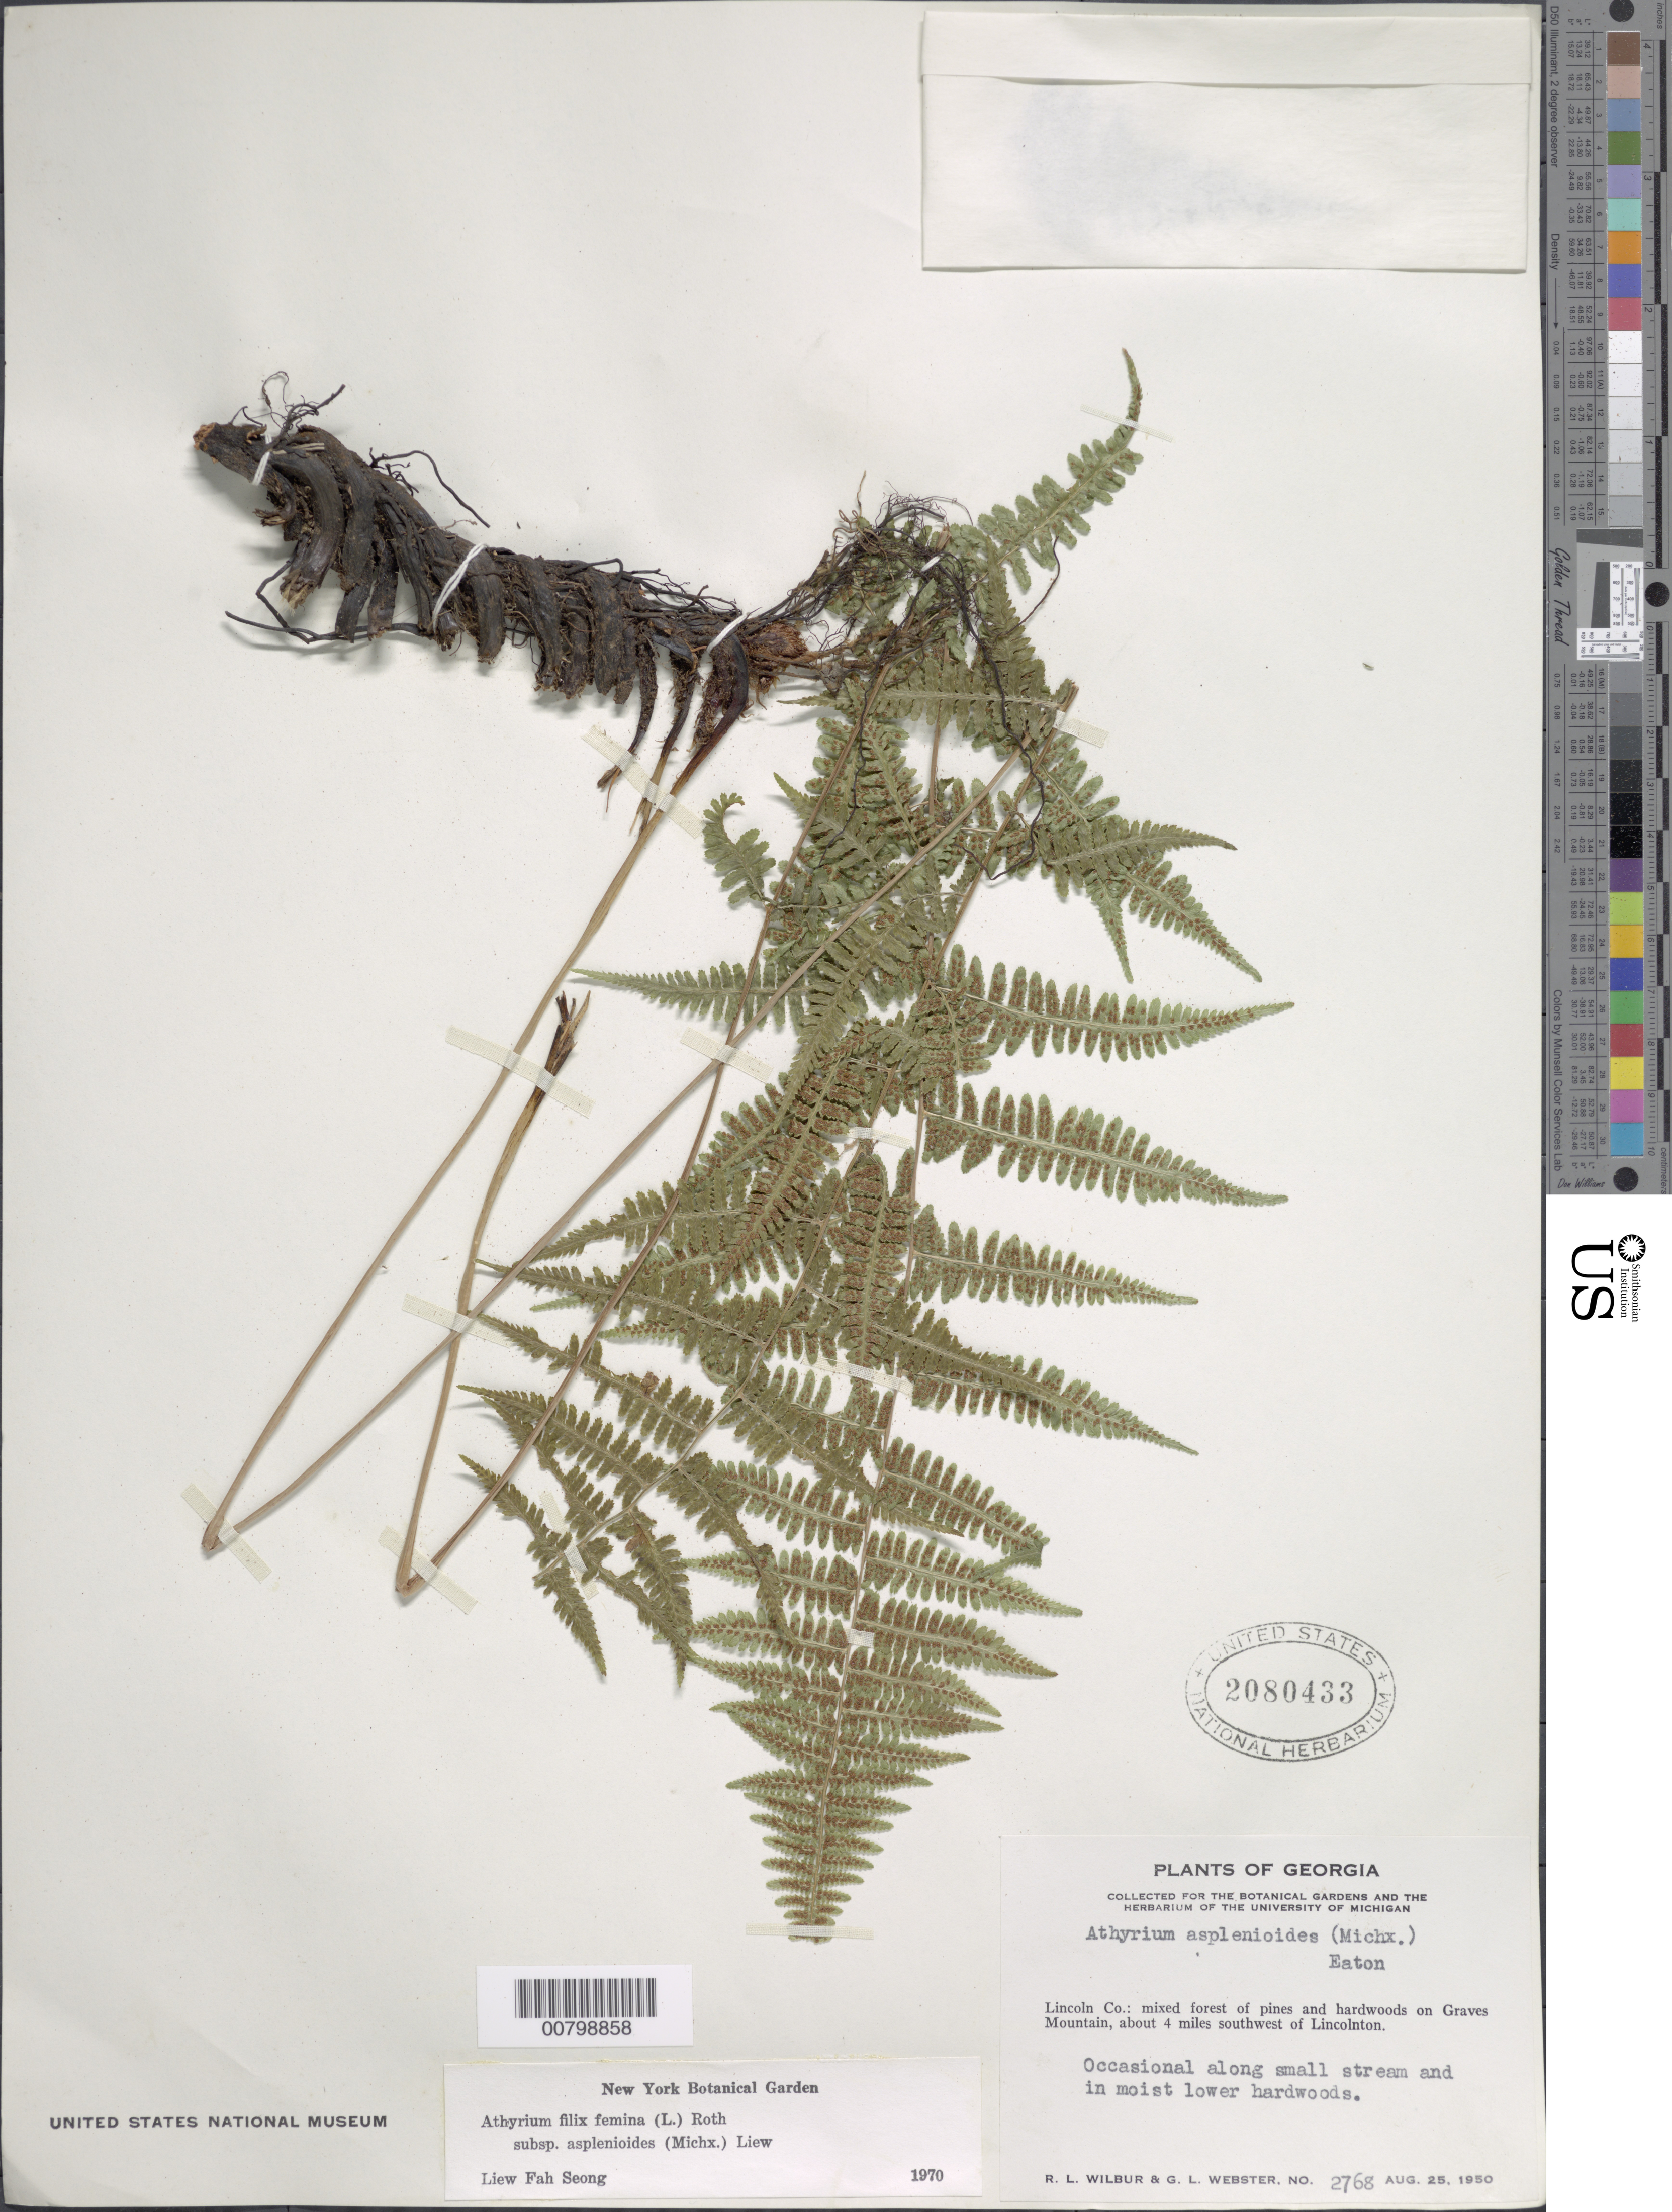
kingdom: Plantae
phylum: Tracheophyta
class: Polypodiopsida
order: Polypodiales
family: Athyriaceae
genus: Athyrium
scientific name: Athyrium filix-femina subsp. asplenioides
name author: (Michx.) Hultén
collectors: R. L. Wilbur & G. L. Webster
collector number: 2768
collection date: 1950-08-25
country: United States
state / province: Georgia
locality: Lincoln Co.: mixed forest of pines and hardwoods on Graves Mountain, about 4 miles southwest of Lincolnton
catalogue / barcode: US 2080433